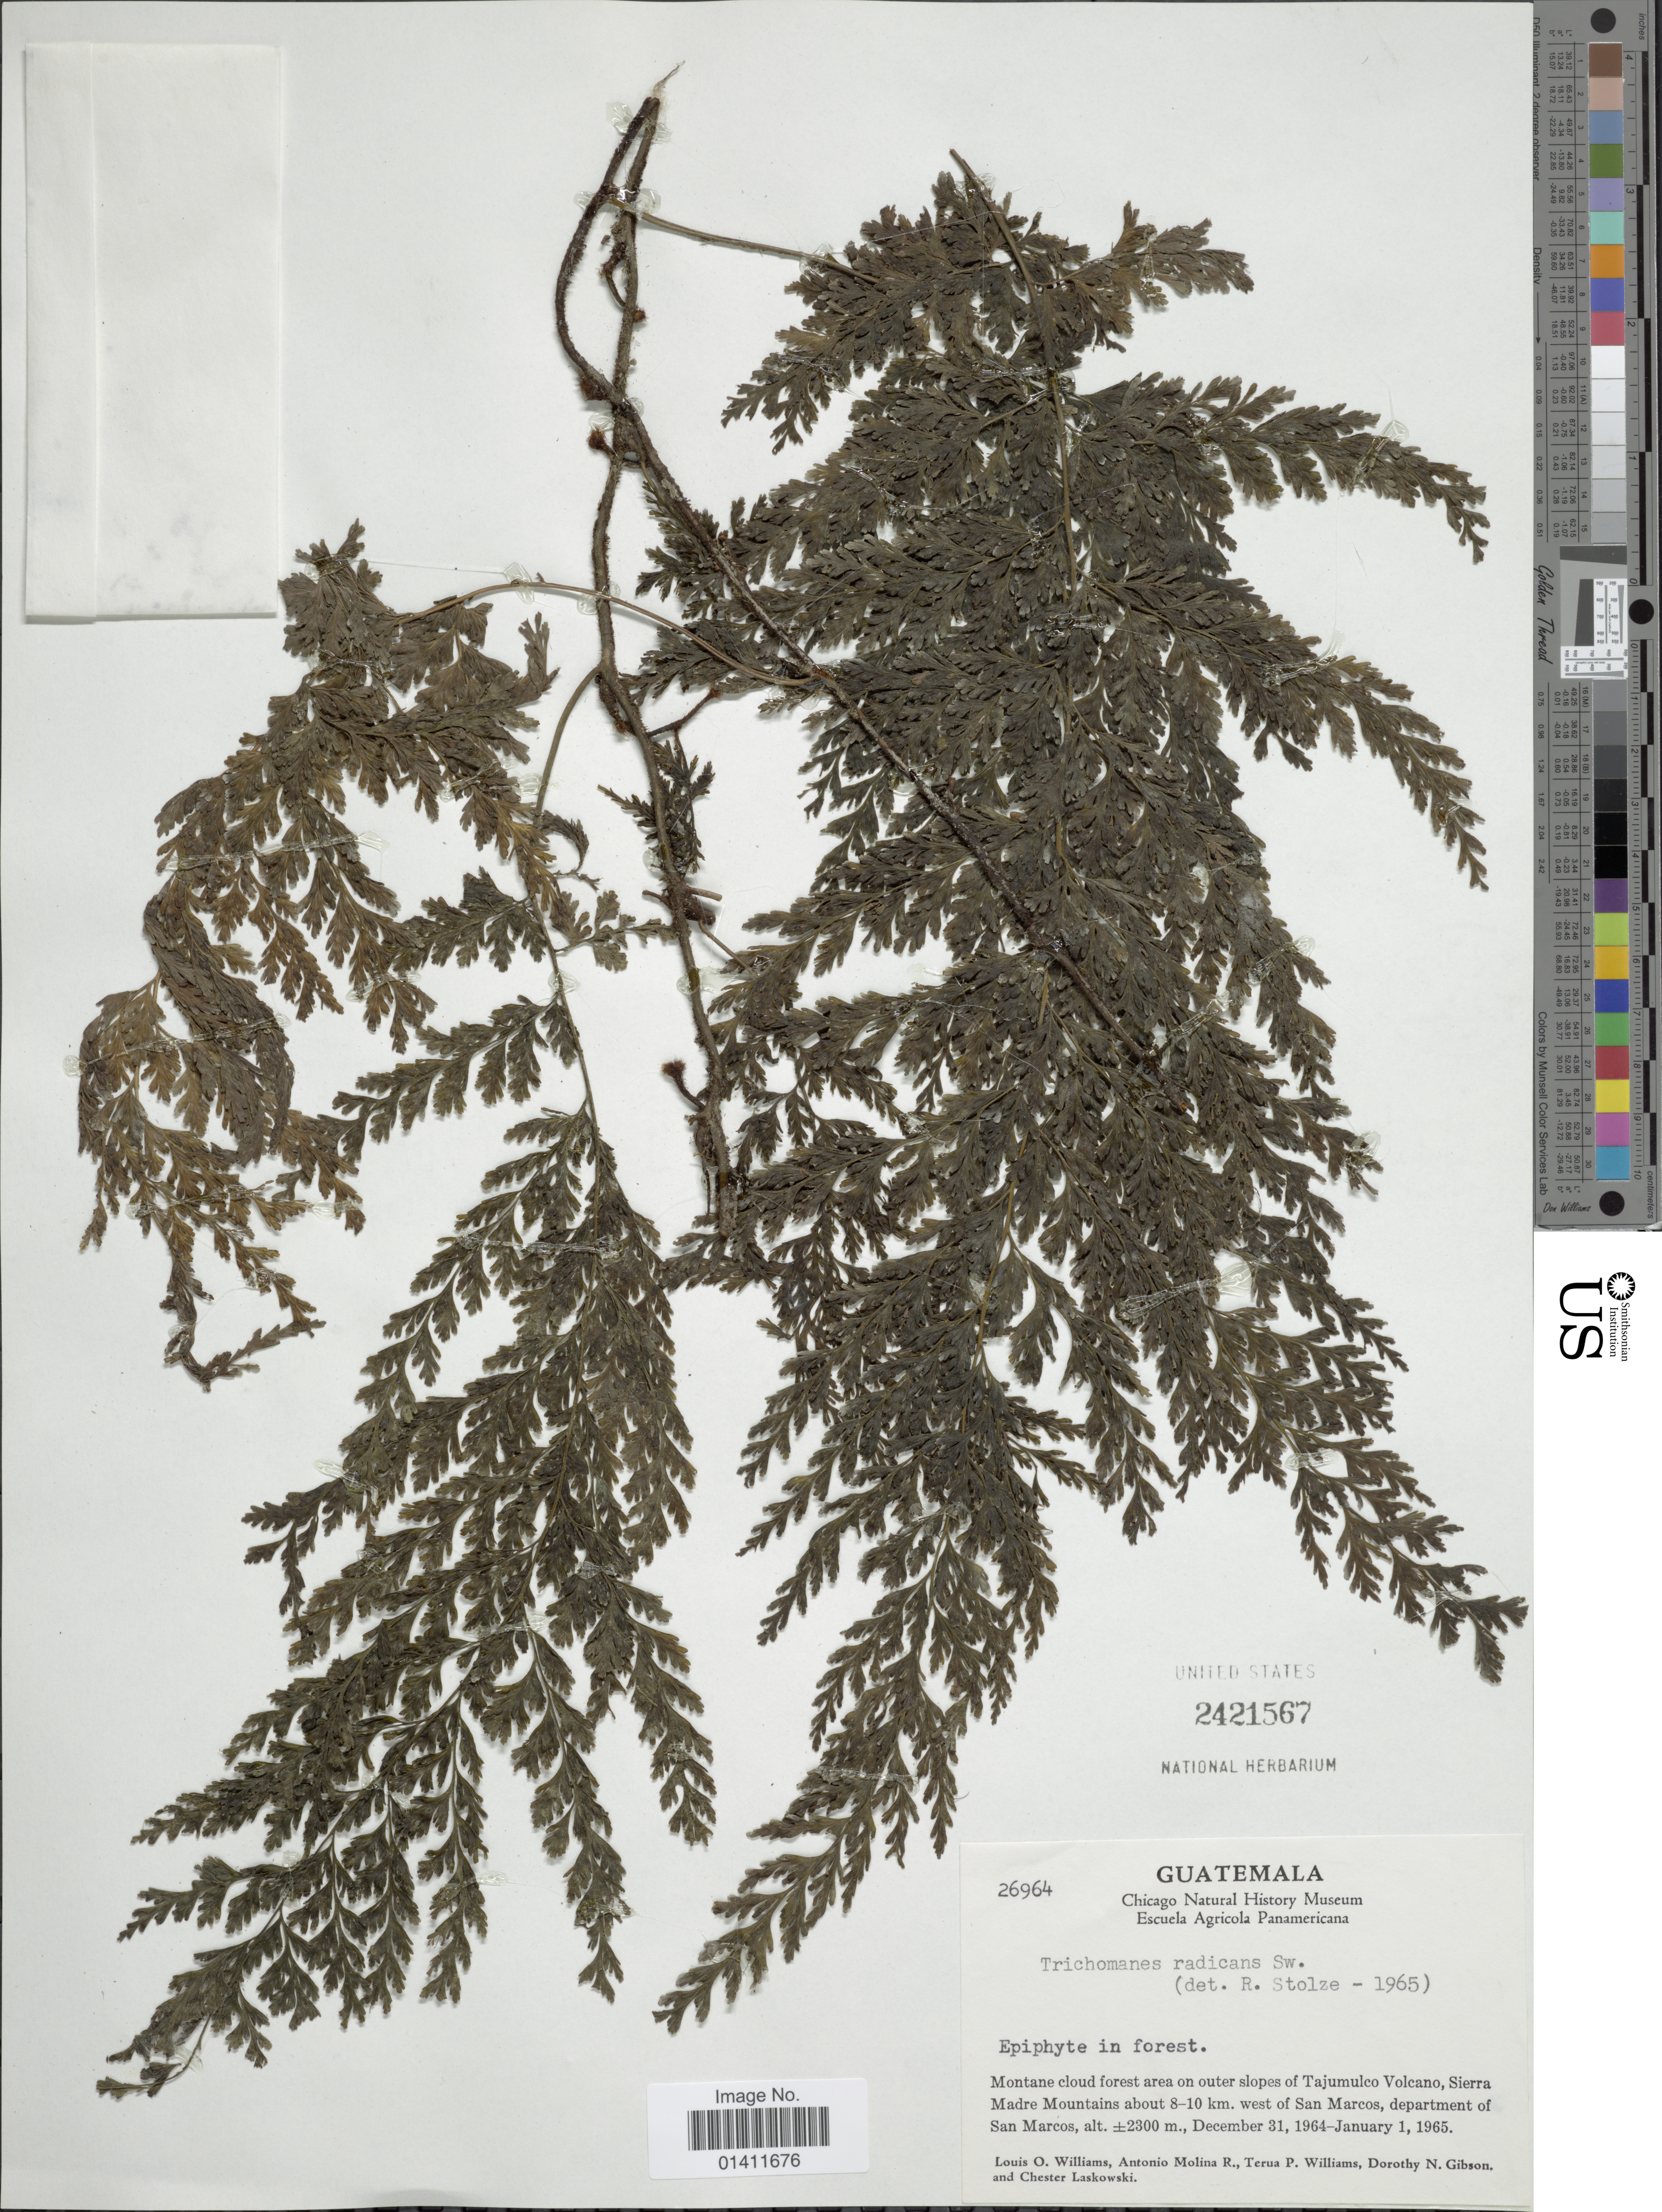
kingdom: Plantae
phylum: Tracheophyta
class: Polypodiopsida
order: Hymenophyllales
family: Hymenophyllaceae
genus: Vandenboschia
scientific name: Vandenboschia radicans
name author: (Sw.) Copel.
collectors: L. O. Williams, A. Molina R., T. P. Williams, D. N. Gibson & C. Laskowski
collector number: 26964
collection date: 1964-12-31/1965-01-01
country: Guatemala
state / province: San Marcos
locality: Montane cloud forest area on outer slopes of Tajumulco Volcano, Sierra Madre Mountains about 8-10 km. west of San Marcos, department of San Marcos.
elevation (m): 2300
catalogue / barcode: US 2421567